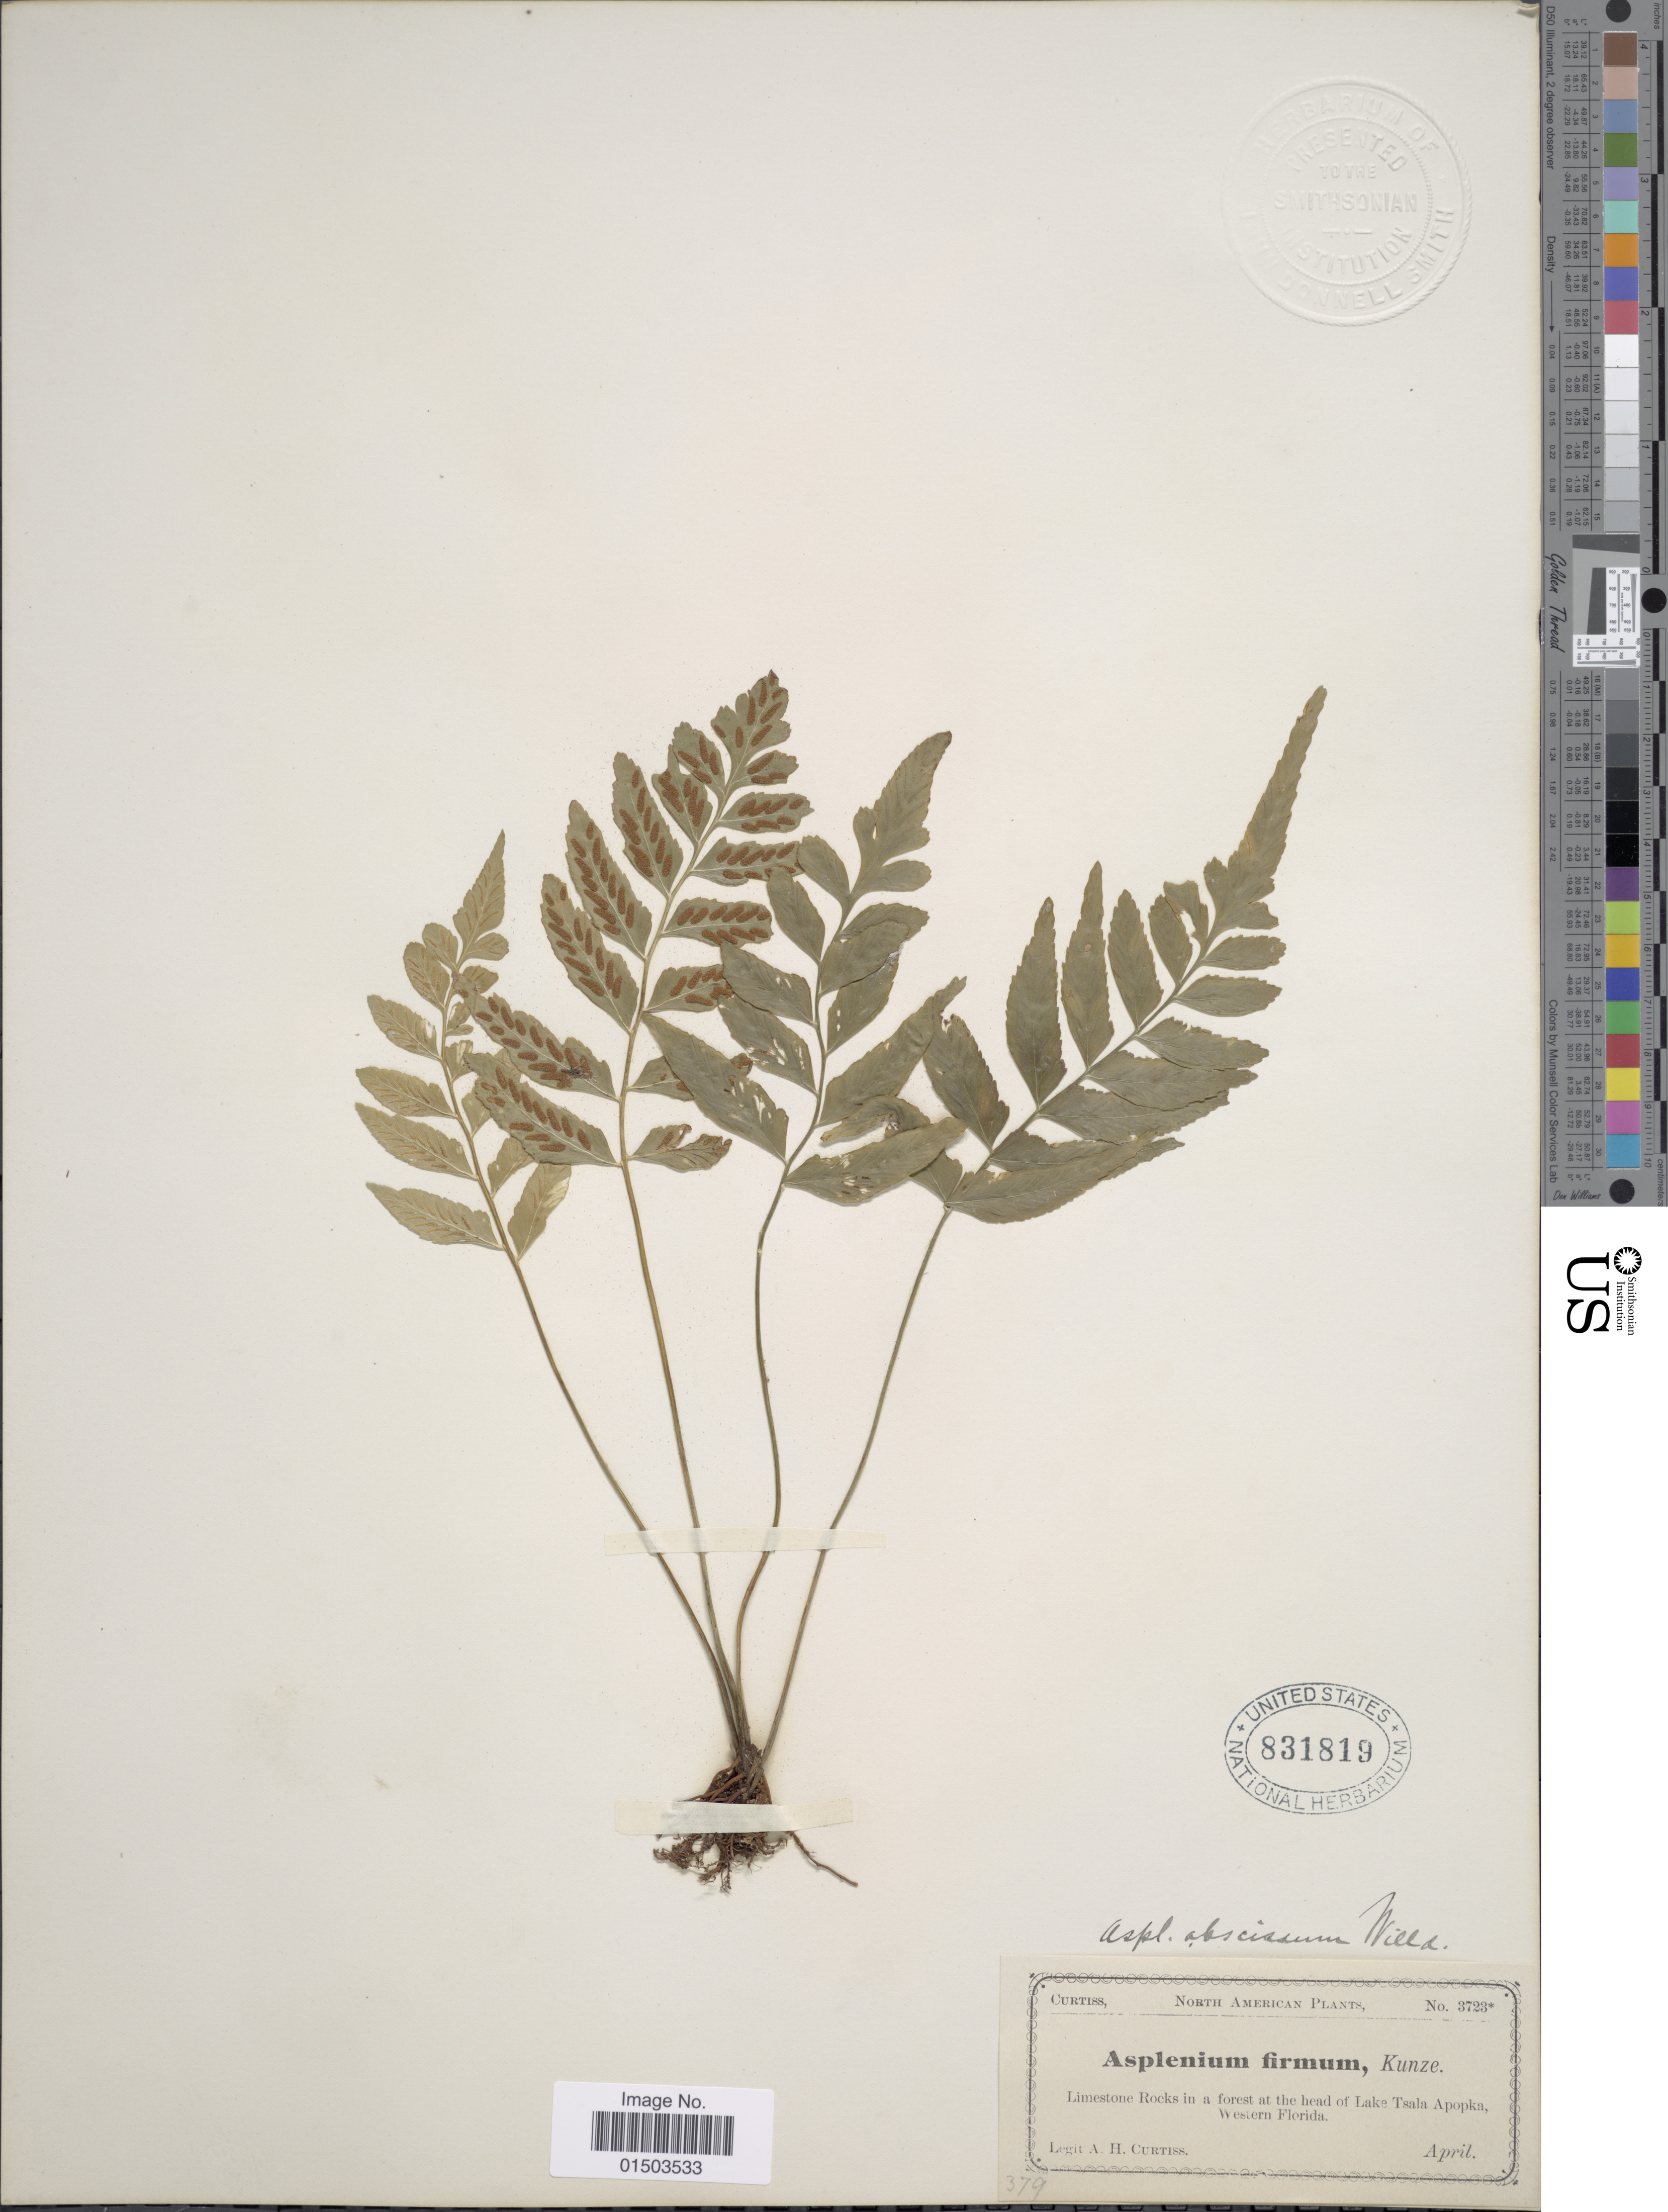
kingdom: Plantae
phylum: Tracheophyta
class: Polypodiopsida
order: Polypodiales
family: Aspleniaceae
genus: Asplenium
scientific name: Asplenium abscissum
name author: Willd.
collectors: A. H. Curtiss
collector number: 3723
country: United States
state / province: Florida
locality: North American. Limestone Rocks in a forest at the head of Lake Tsala Apopka, Western Florida.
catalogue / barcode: US 831819